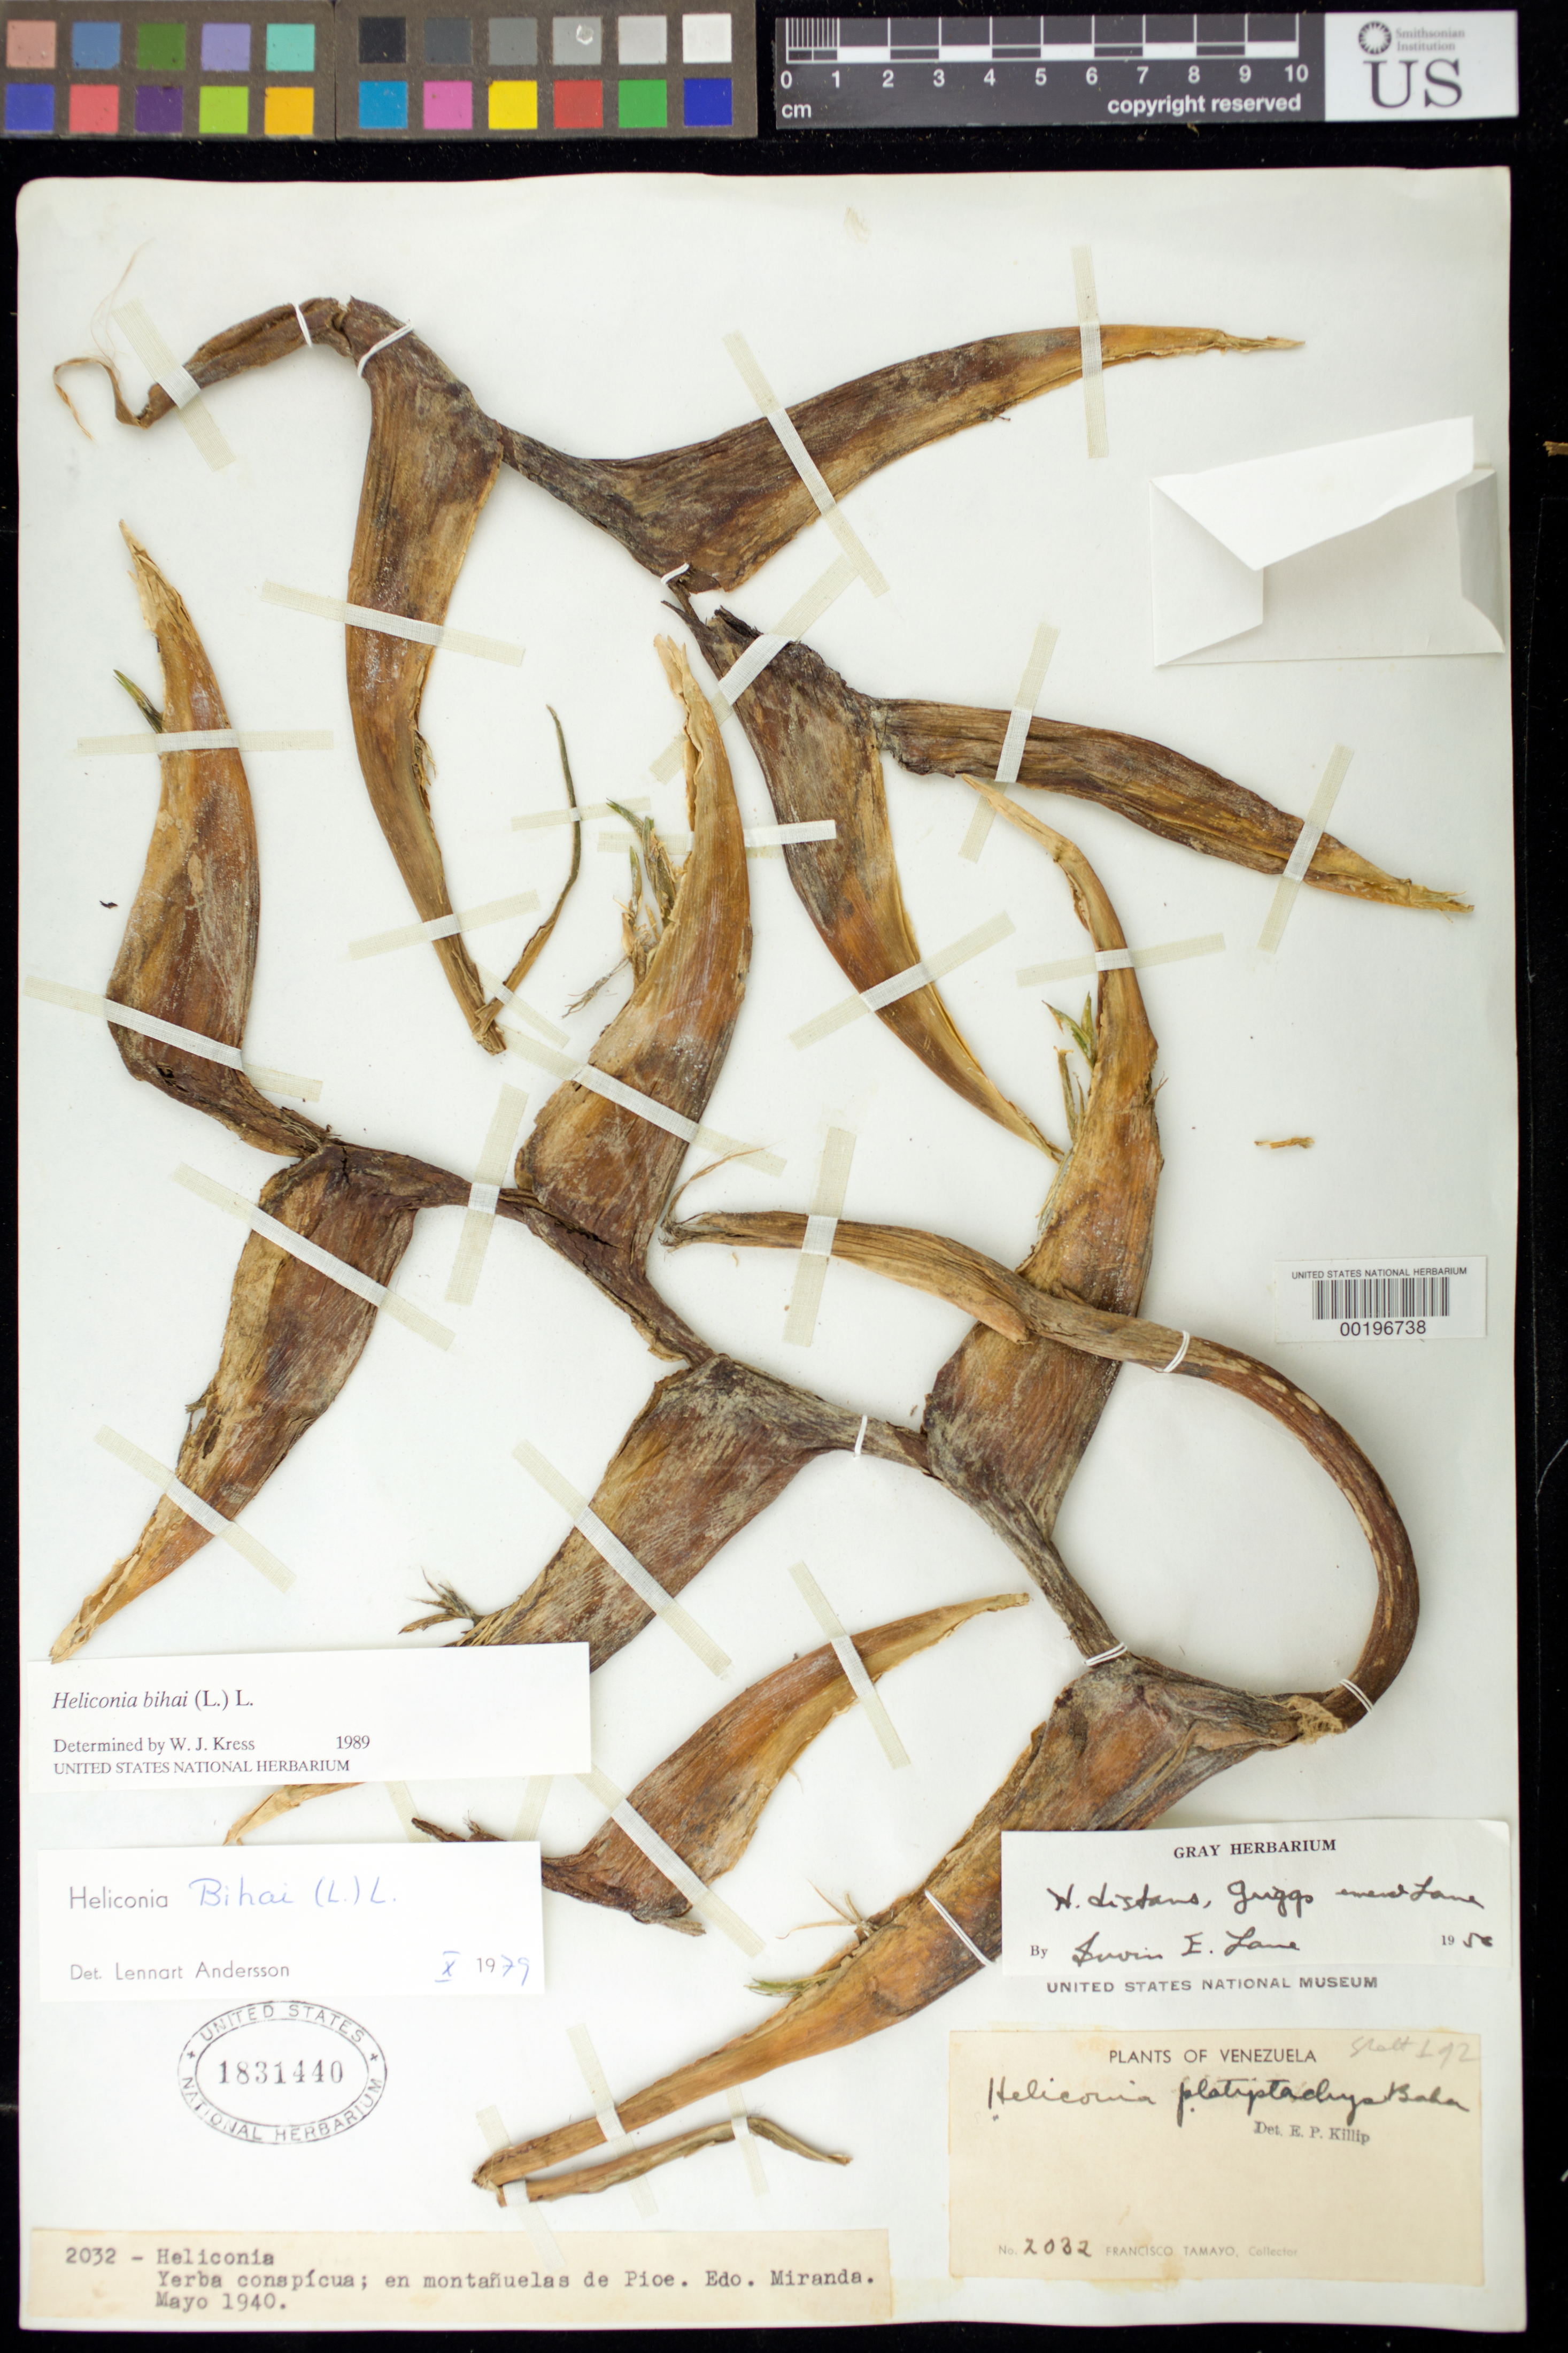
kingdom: Plantae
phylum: Tracheophyta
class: Liliopsida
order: Zingiberales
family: Heliconiaceae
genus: Heliconia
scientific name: Heliconia bihai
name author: (L.) L.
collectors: F. Tamayo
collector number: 2032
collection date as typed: May 1940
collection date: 1940-05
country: Venezuela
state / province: Miranda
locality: En montanuelas de pioe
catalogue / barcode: US 1831440